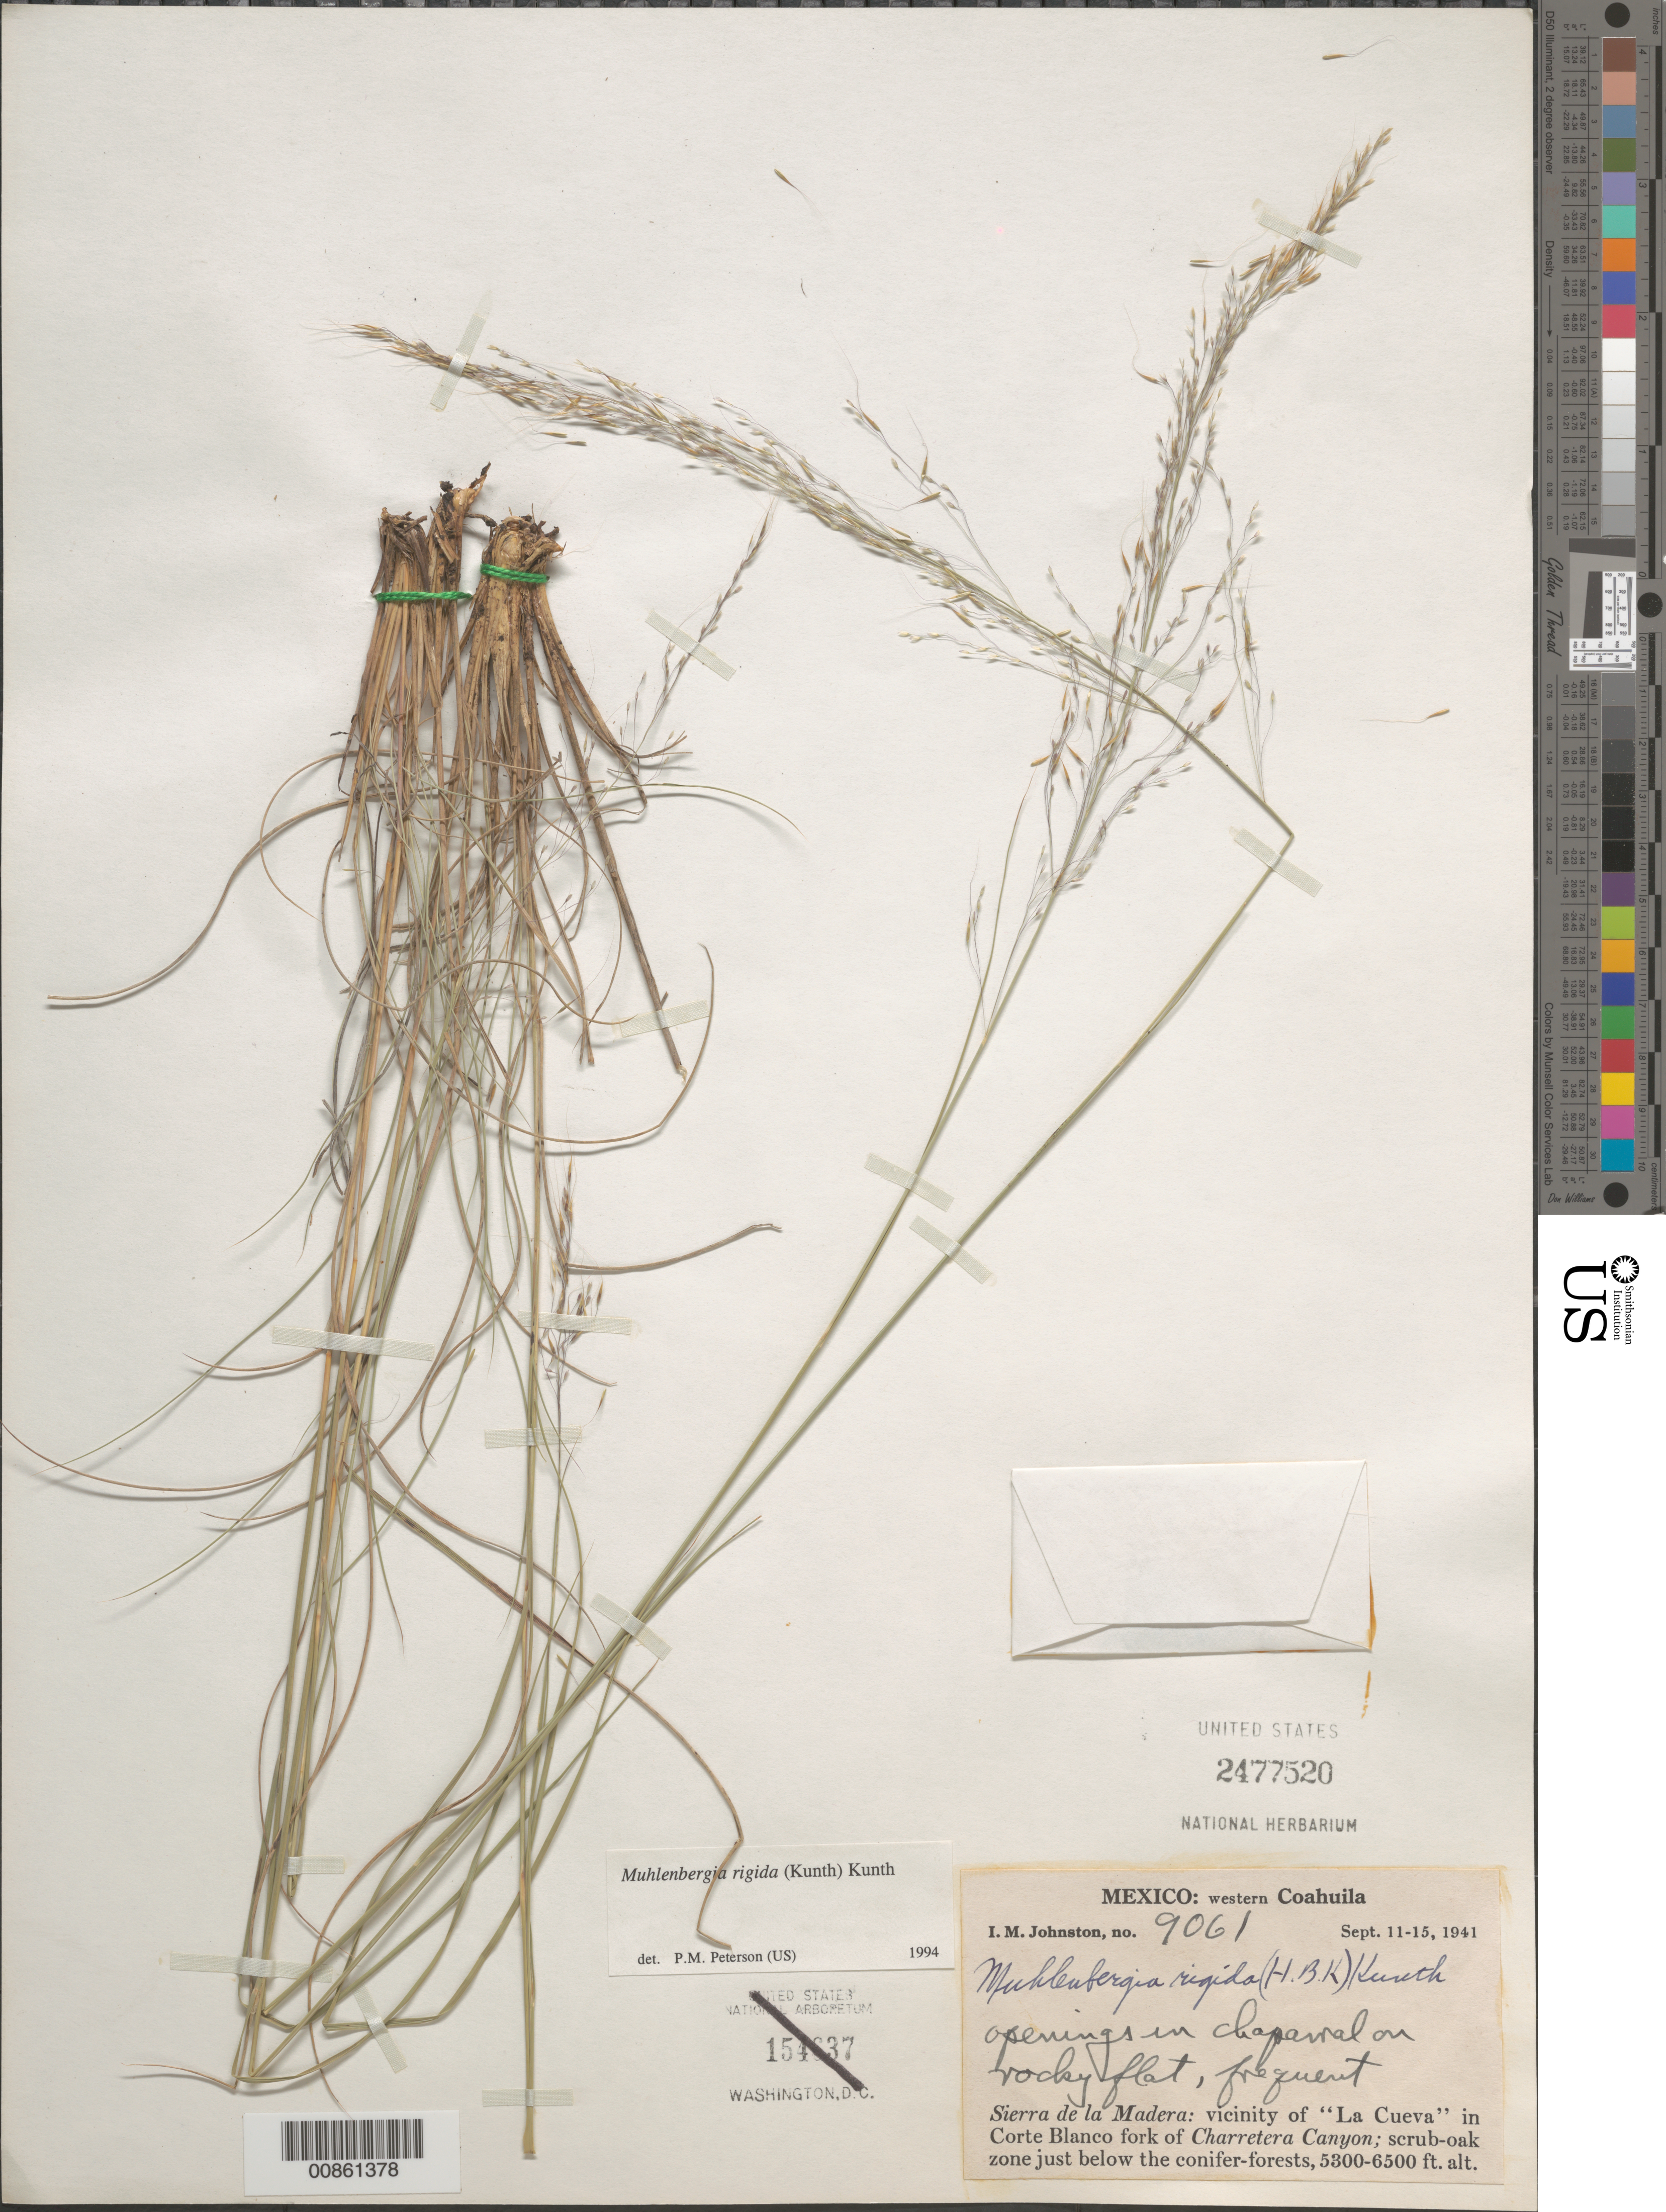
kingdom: Plantae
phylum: Tracheophyta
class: Liliopsida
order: Poales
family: Poaceae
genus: Muhlenbergia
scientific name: Muhlenbergia rigida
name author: (Kunth) Kunth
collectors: I.M. Johnston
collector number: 9061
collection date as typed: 11 Sep 1941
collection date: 1941-09-11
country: Mexico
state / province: Coahuila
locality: Sierra de la Madera, vicinity of La Cueva in Corte Blanco fork of Charretera Canyon, Coah.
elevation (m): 1615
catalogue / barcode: US 2477520